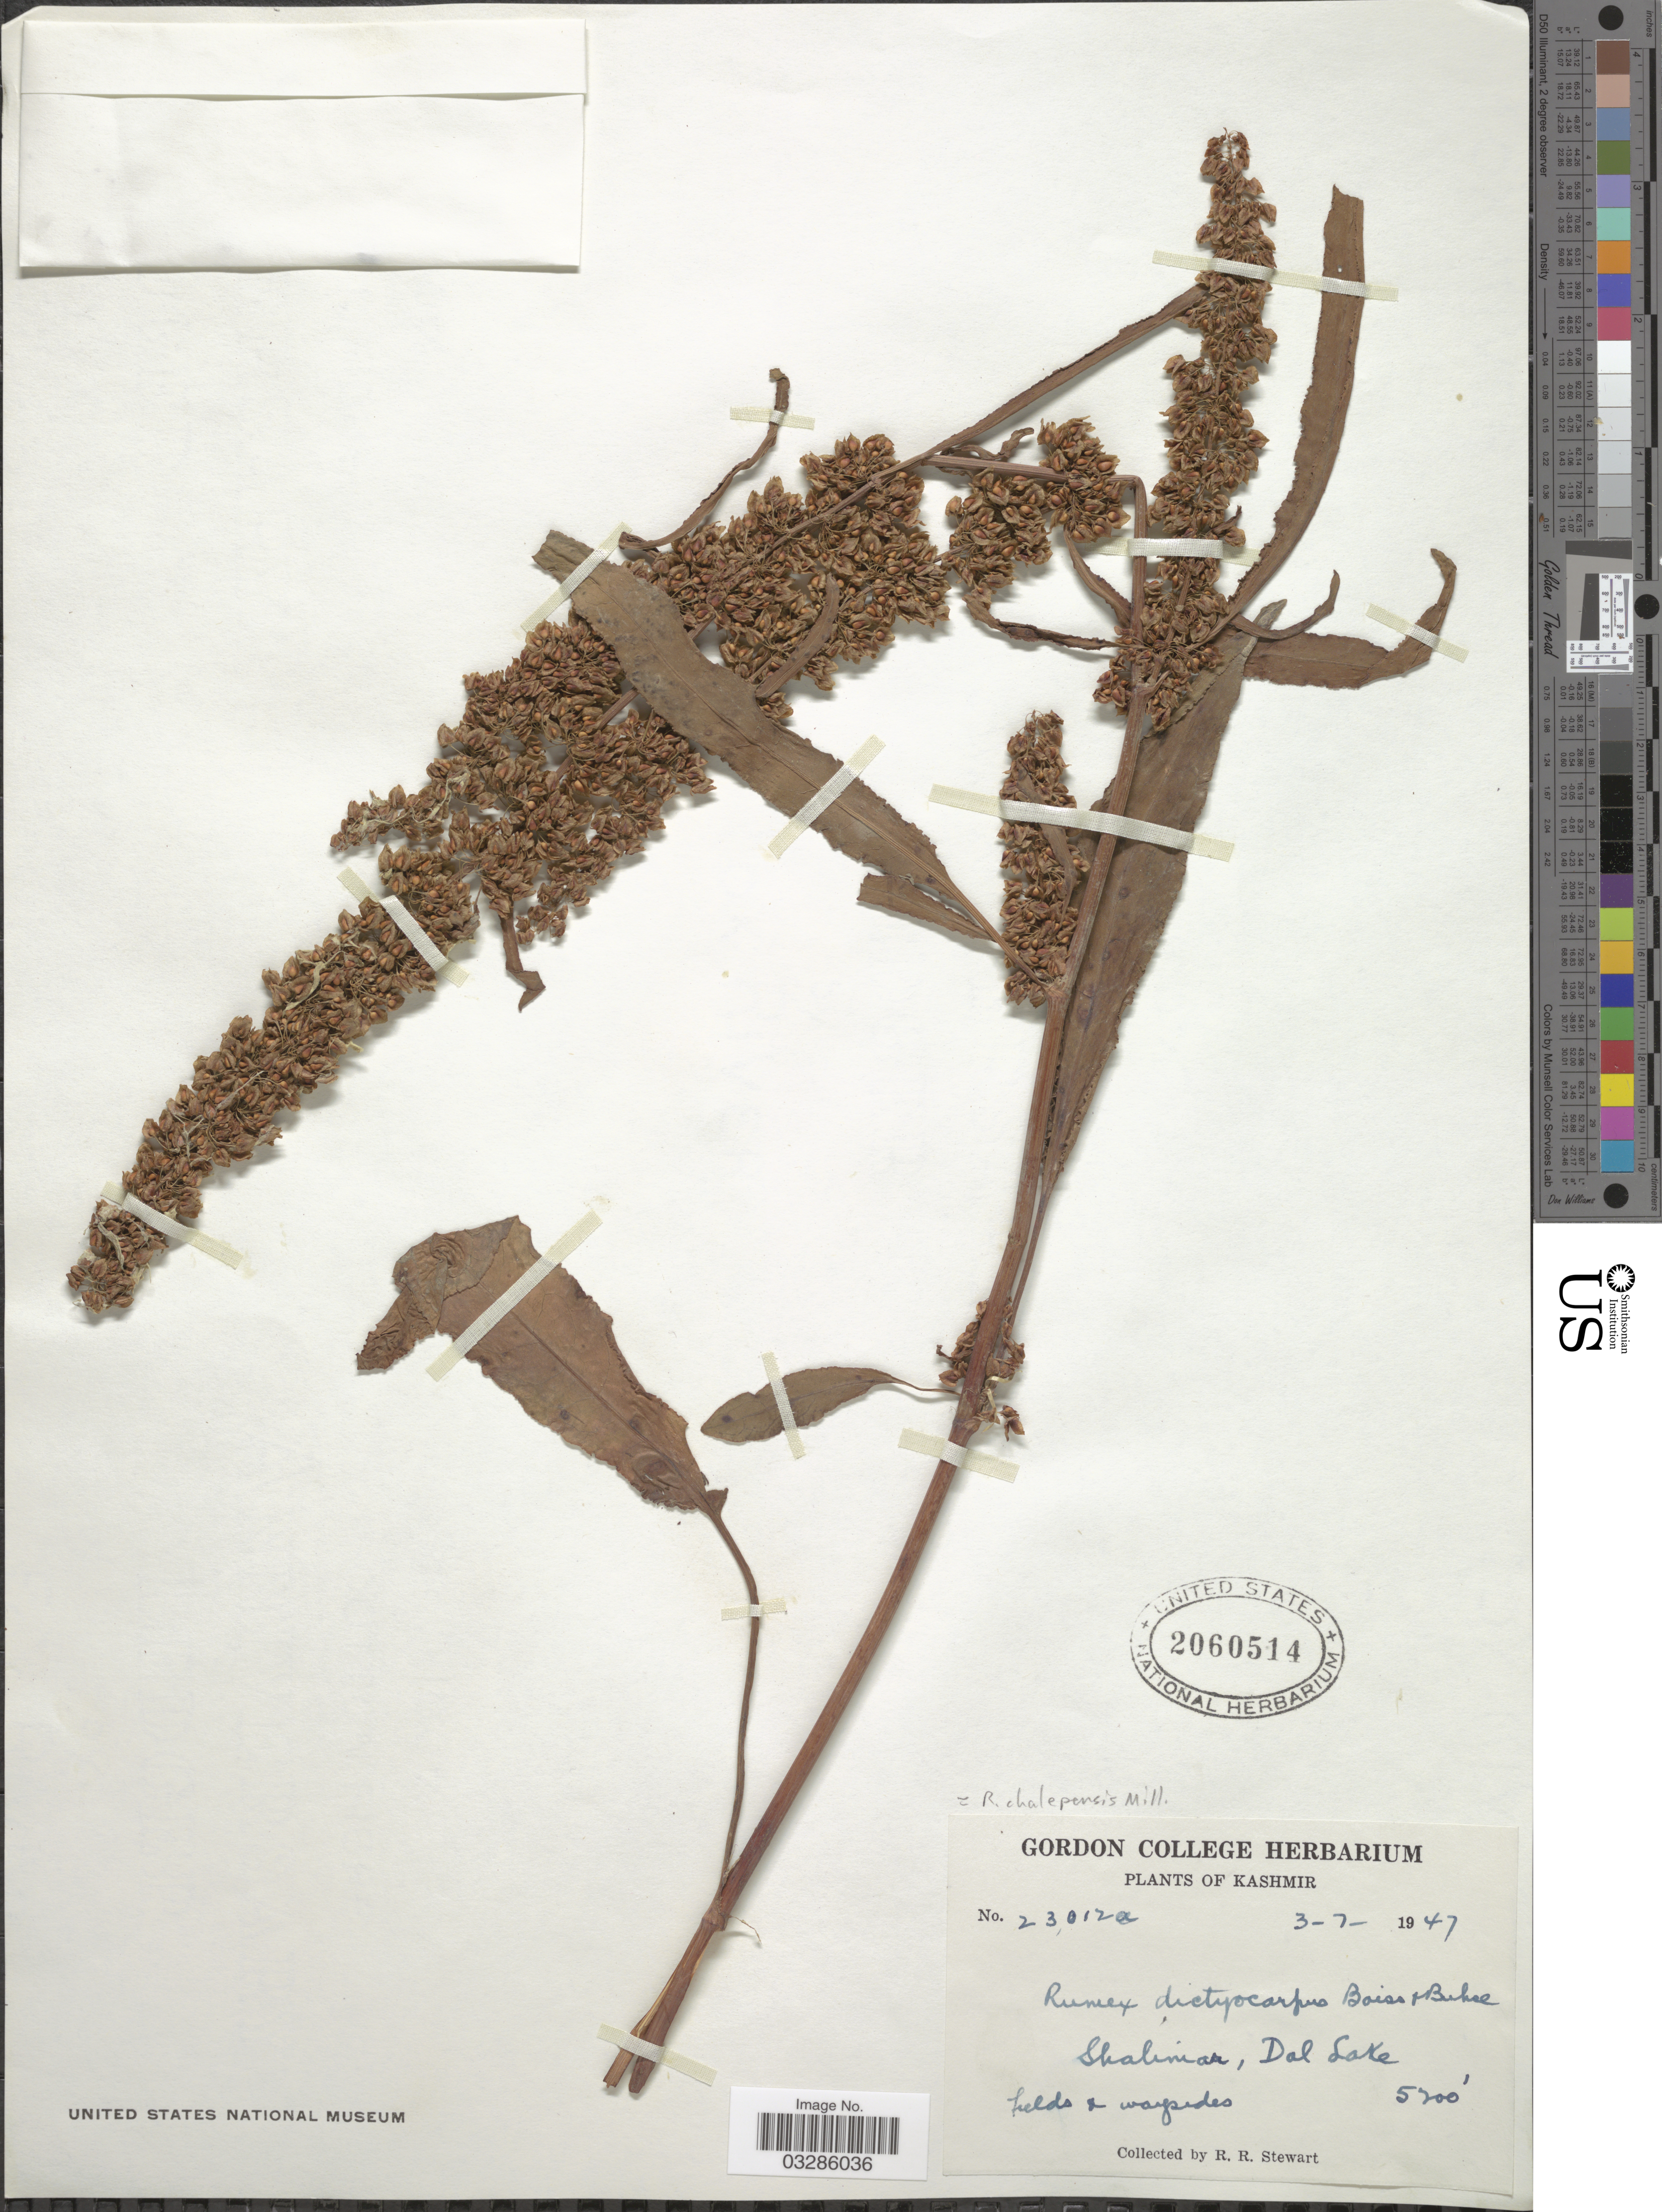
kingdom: Plantae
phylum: Tracheophyta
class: Magnoliopsida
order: Caryophyllales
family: Polygonaceae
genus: Rumex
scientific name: Rumex chalepensis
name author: Mill.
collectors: R. Stewart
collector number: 23012a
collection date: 1947-07-03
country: India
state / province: Jammu and Kashmir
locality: Kashmir, Shalimar, Dal Lake.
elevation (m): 1585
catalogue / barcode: US 2060514